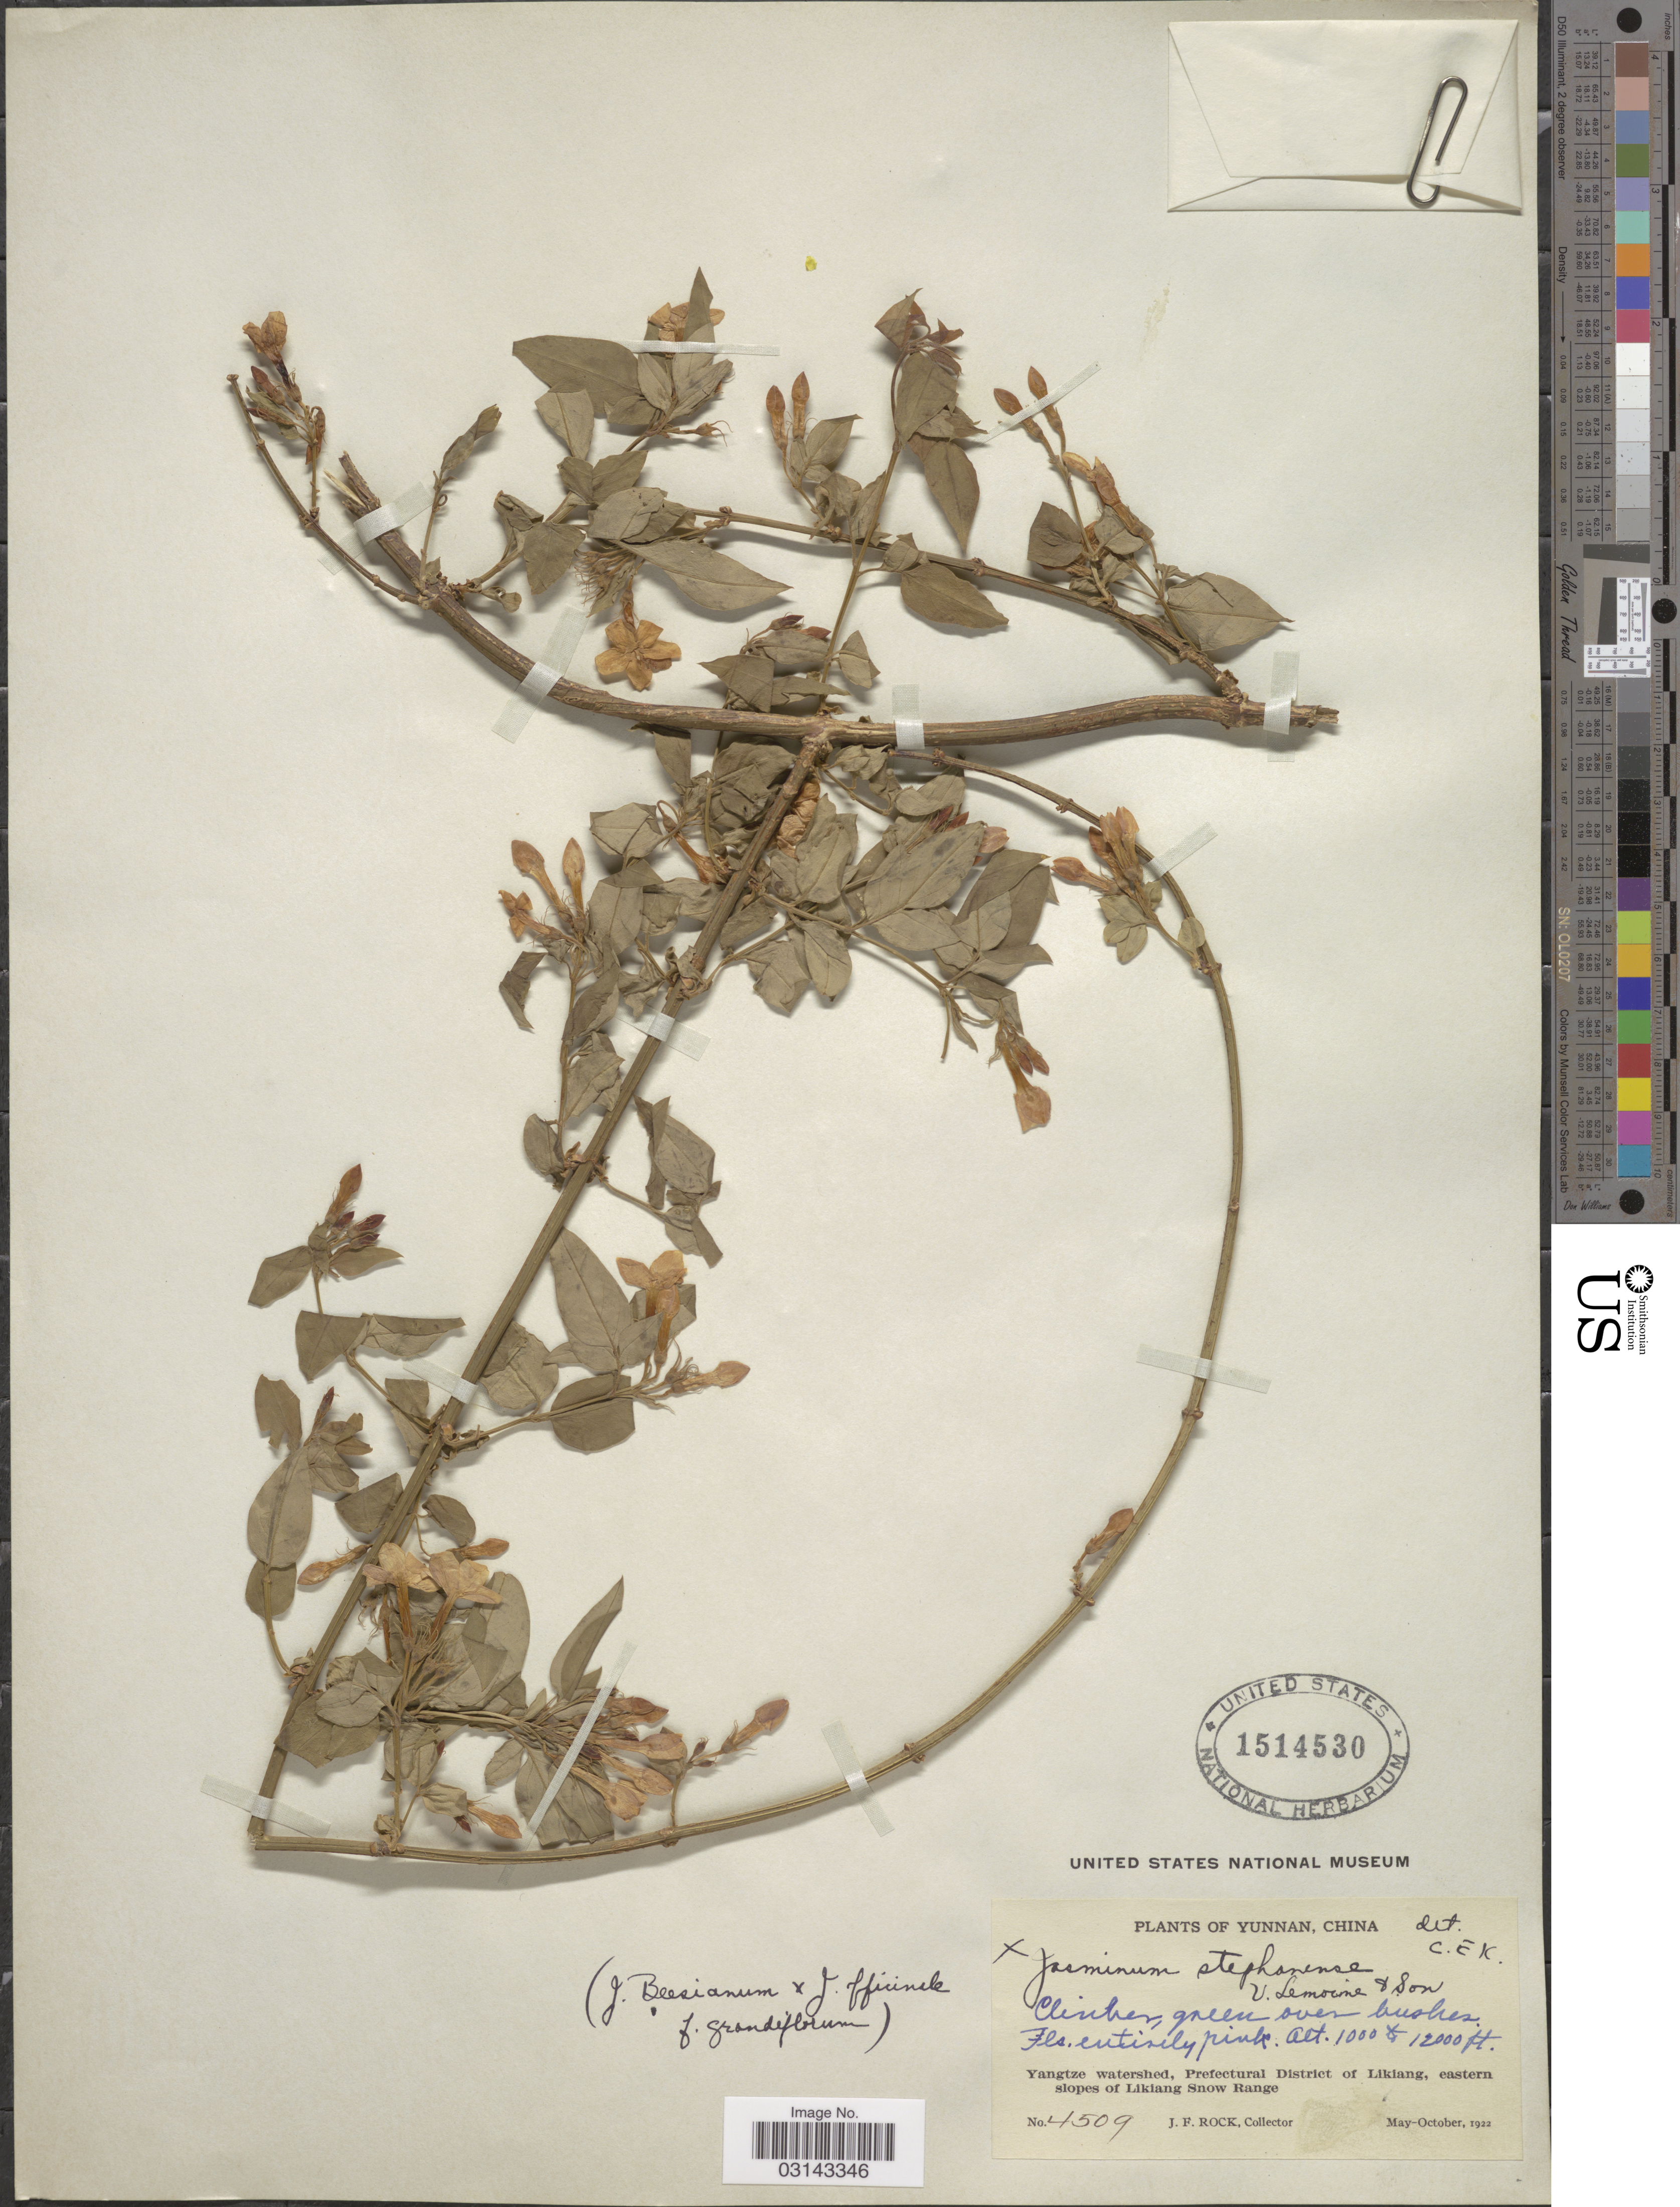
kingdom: Plantae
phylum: Tracheophyta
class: Magnoliopsida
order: Lamiales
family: Oleaceae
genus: Jasminum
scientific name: Jasminum grandiflorum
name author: L.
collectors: J. Rock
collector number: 4509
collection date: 1922-05/1922-10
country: China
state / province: Yunnan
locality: Yangtze watershed, Prefectural District of Likiang, eastern slopes of Likiang Snow Range.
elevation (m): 305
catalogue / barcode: US 1514530